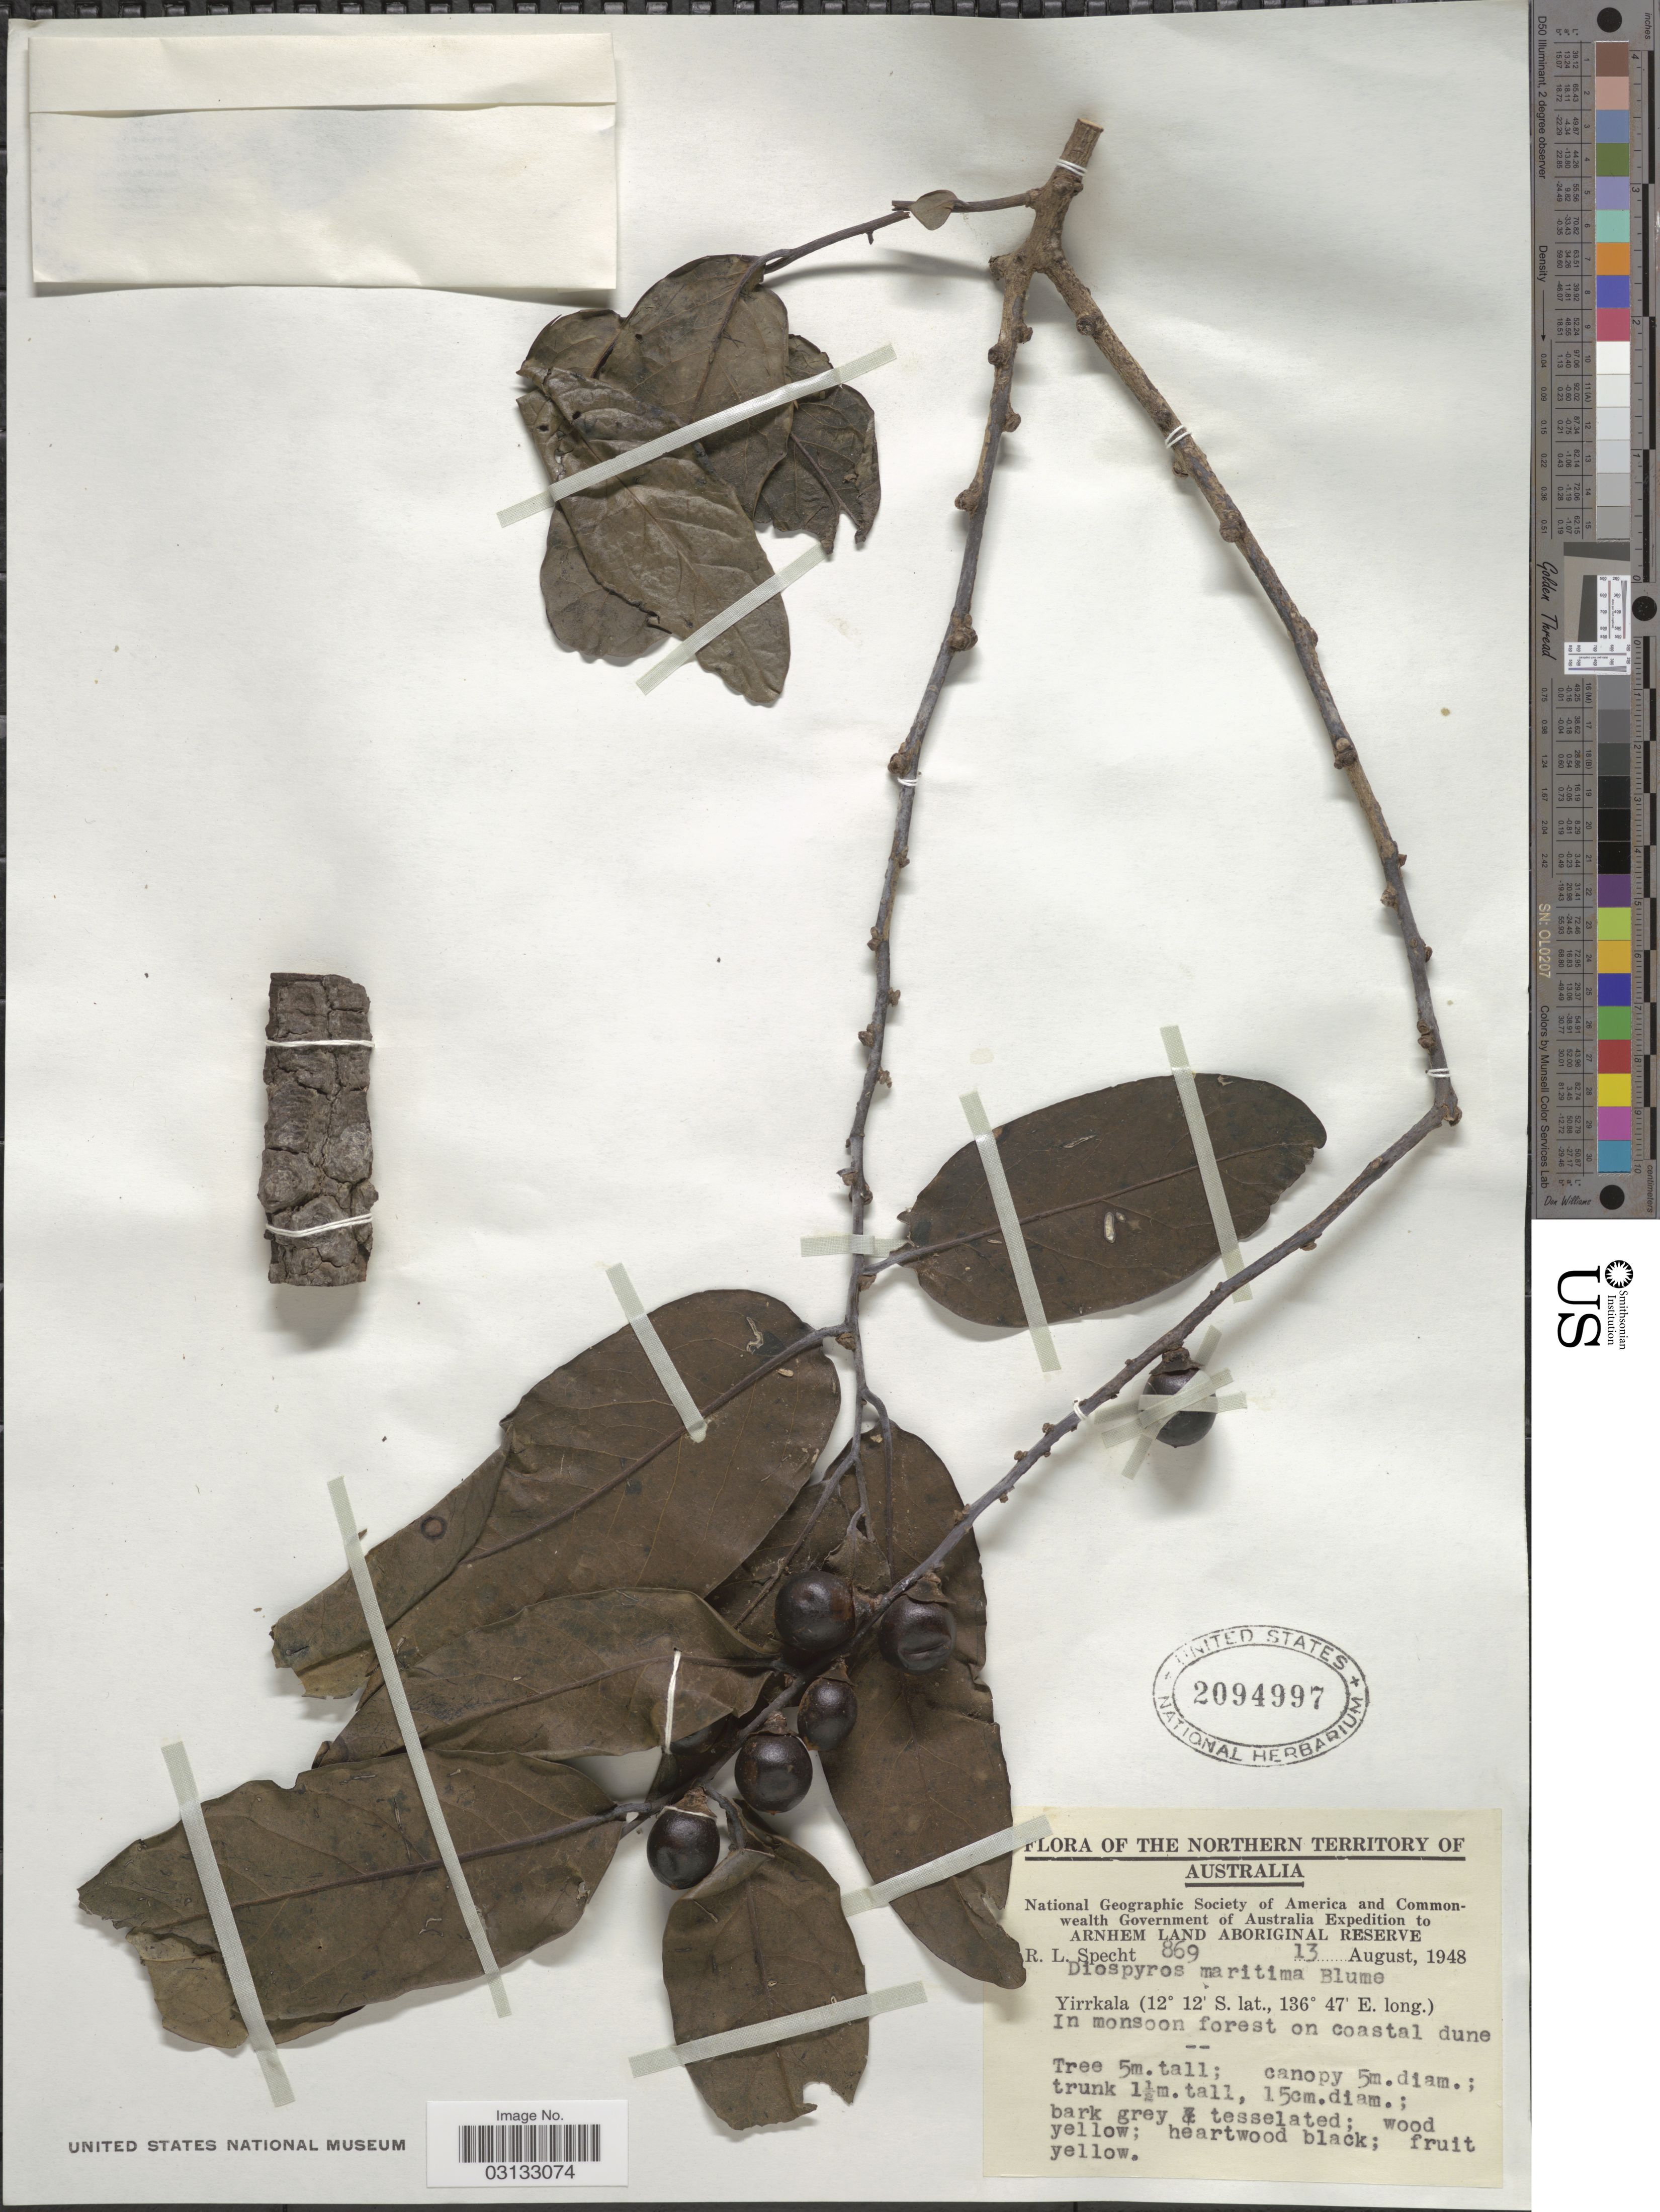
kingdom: Plantae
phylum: Tracheophyta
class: Magnoliopsida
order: Ericales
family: Ebenaceae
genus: Diospyros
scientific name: Diospyros maritima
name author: Blume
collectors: R. L. Specht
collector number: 869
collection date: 1948-08-13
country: Australia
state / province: Northern Territory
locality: The Northern Territory of Australia, Yirrkala, Arnhem Land Aboriginal Reserve.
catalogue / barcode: US 2094997